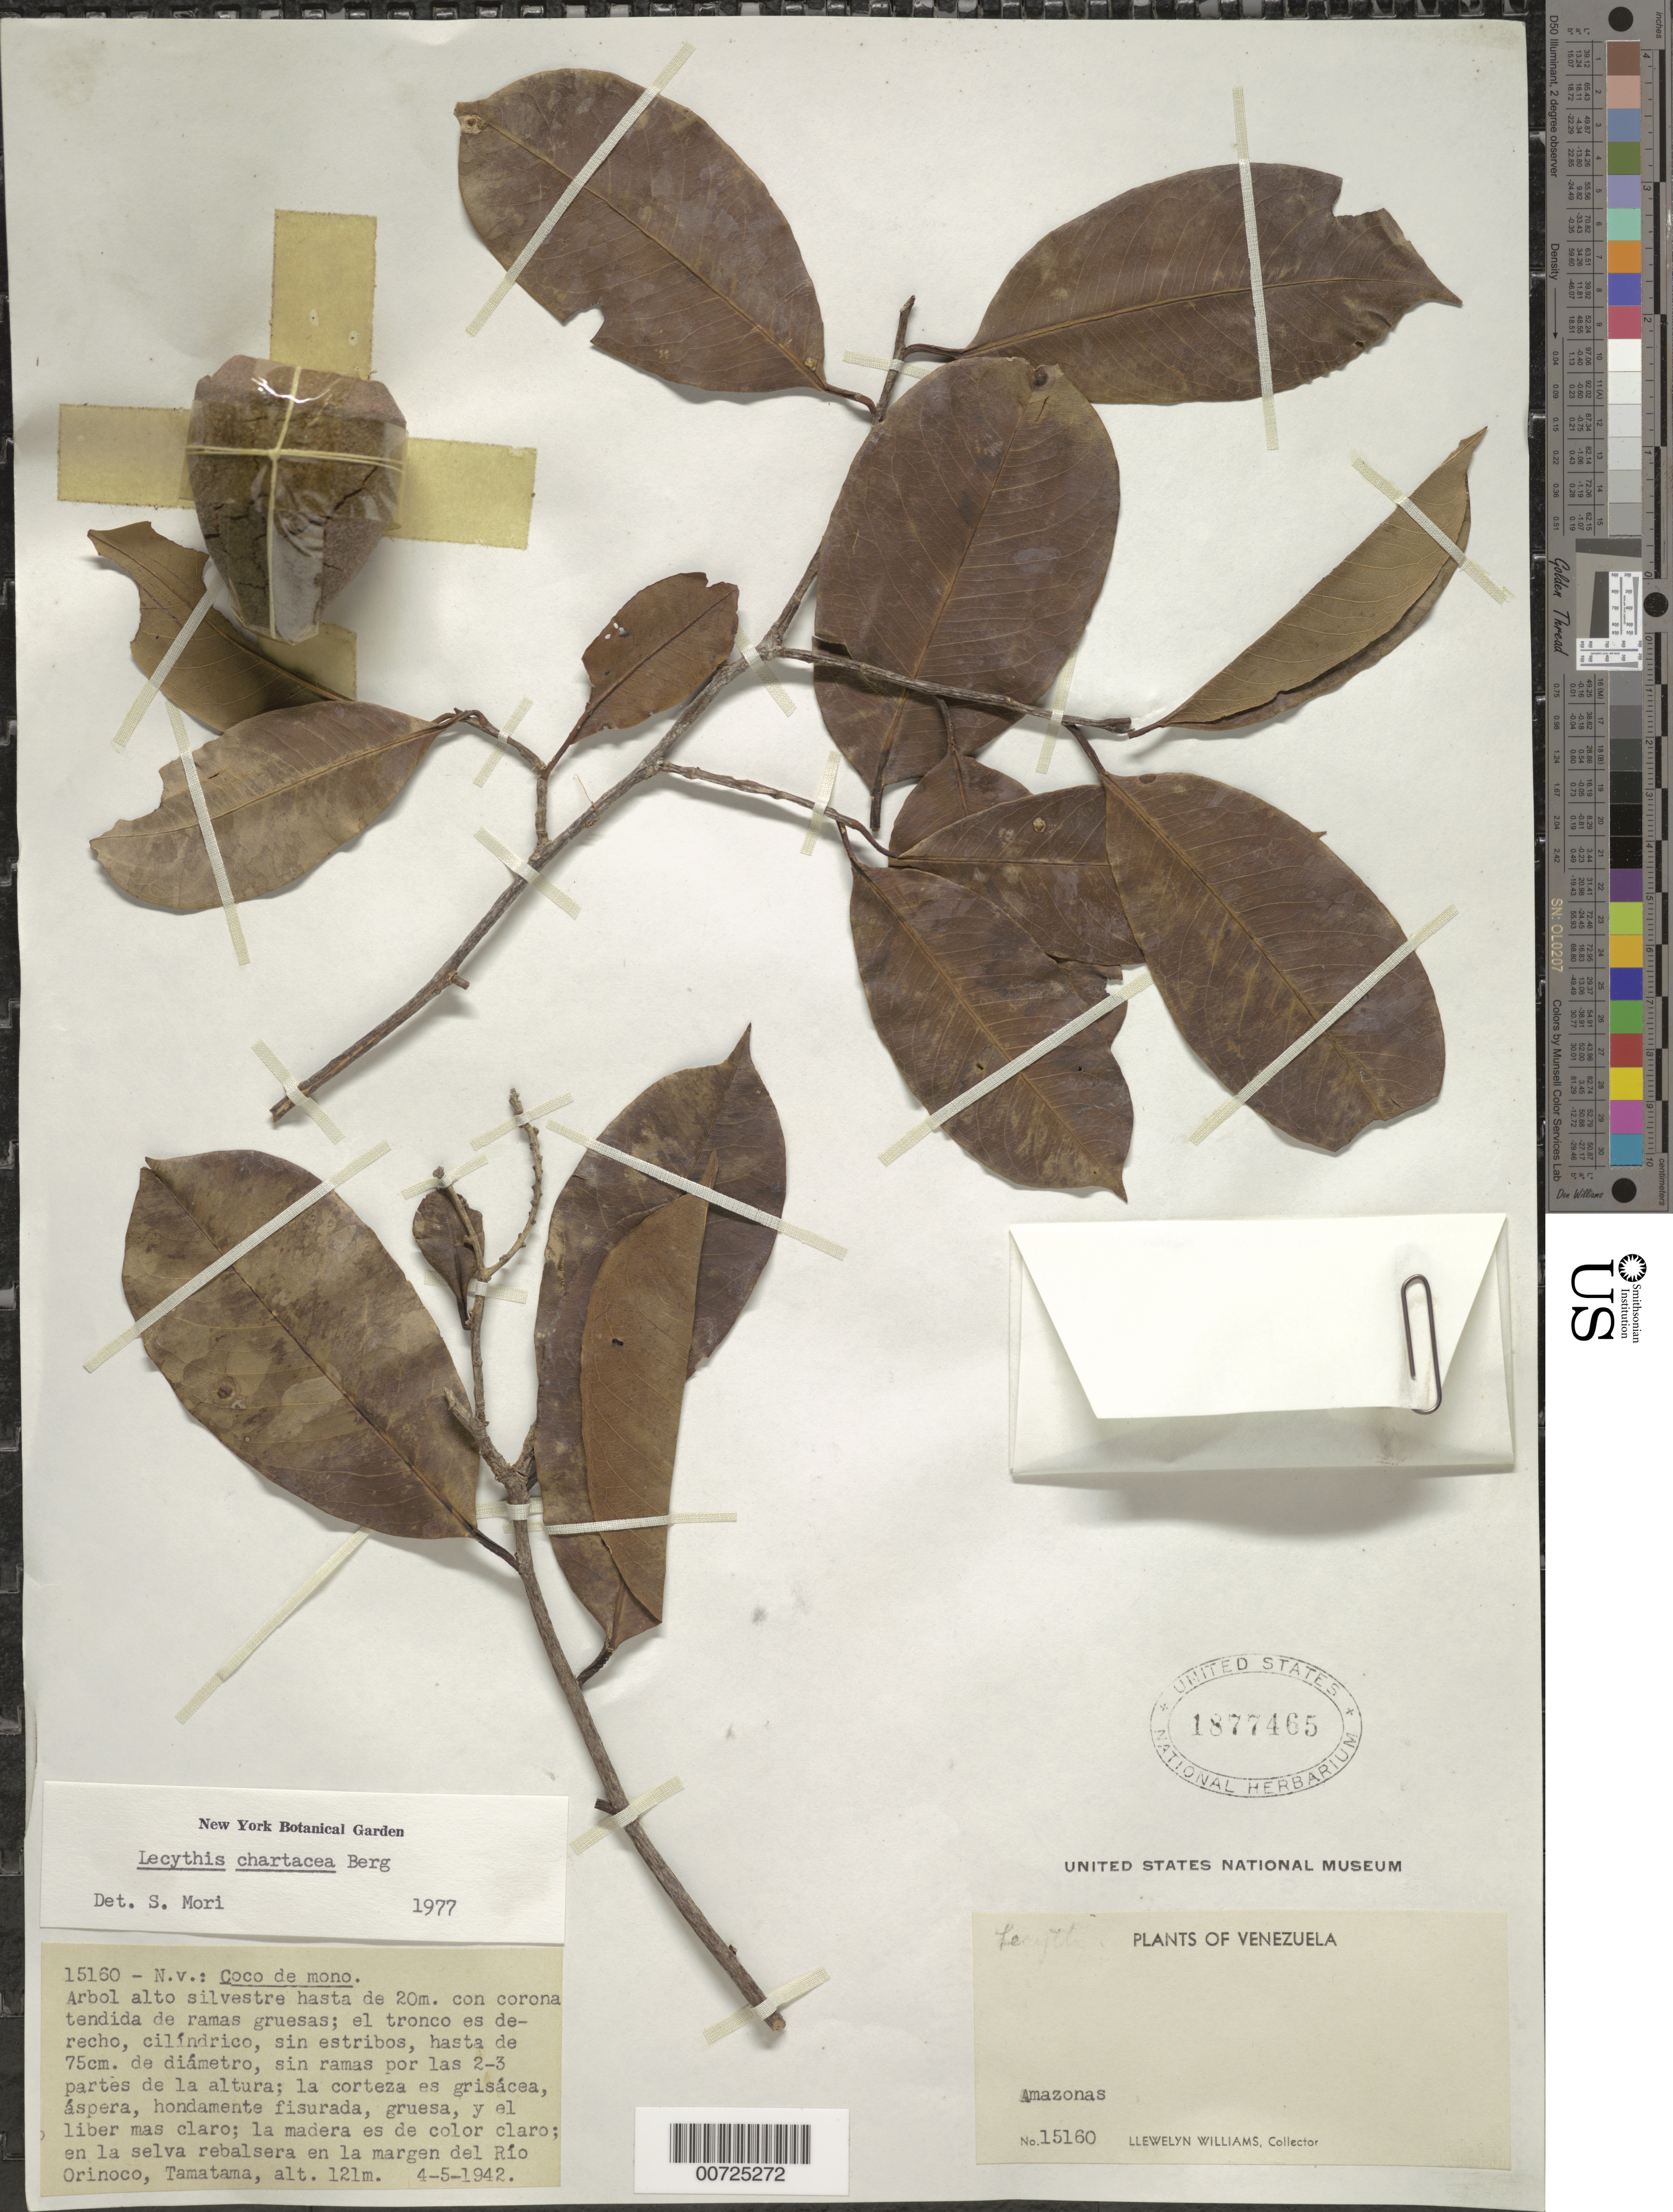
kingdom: Plantae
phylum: Tracheophyta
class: Magnoliopsida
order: Ericales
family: Lecythidaceae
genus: Lecythis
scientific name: Lecythis chartacea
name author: O. Berg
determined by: Mori, Scott A.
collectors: Ll. Williams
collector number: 15160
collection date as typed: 5-May-42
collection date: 1942-05-05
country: Venezuela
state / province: Amazonas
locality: Tamatama, Río Orinoco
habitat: Selva rebalsera enla margen del rio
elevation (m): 121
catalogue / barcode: US 1877465